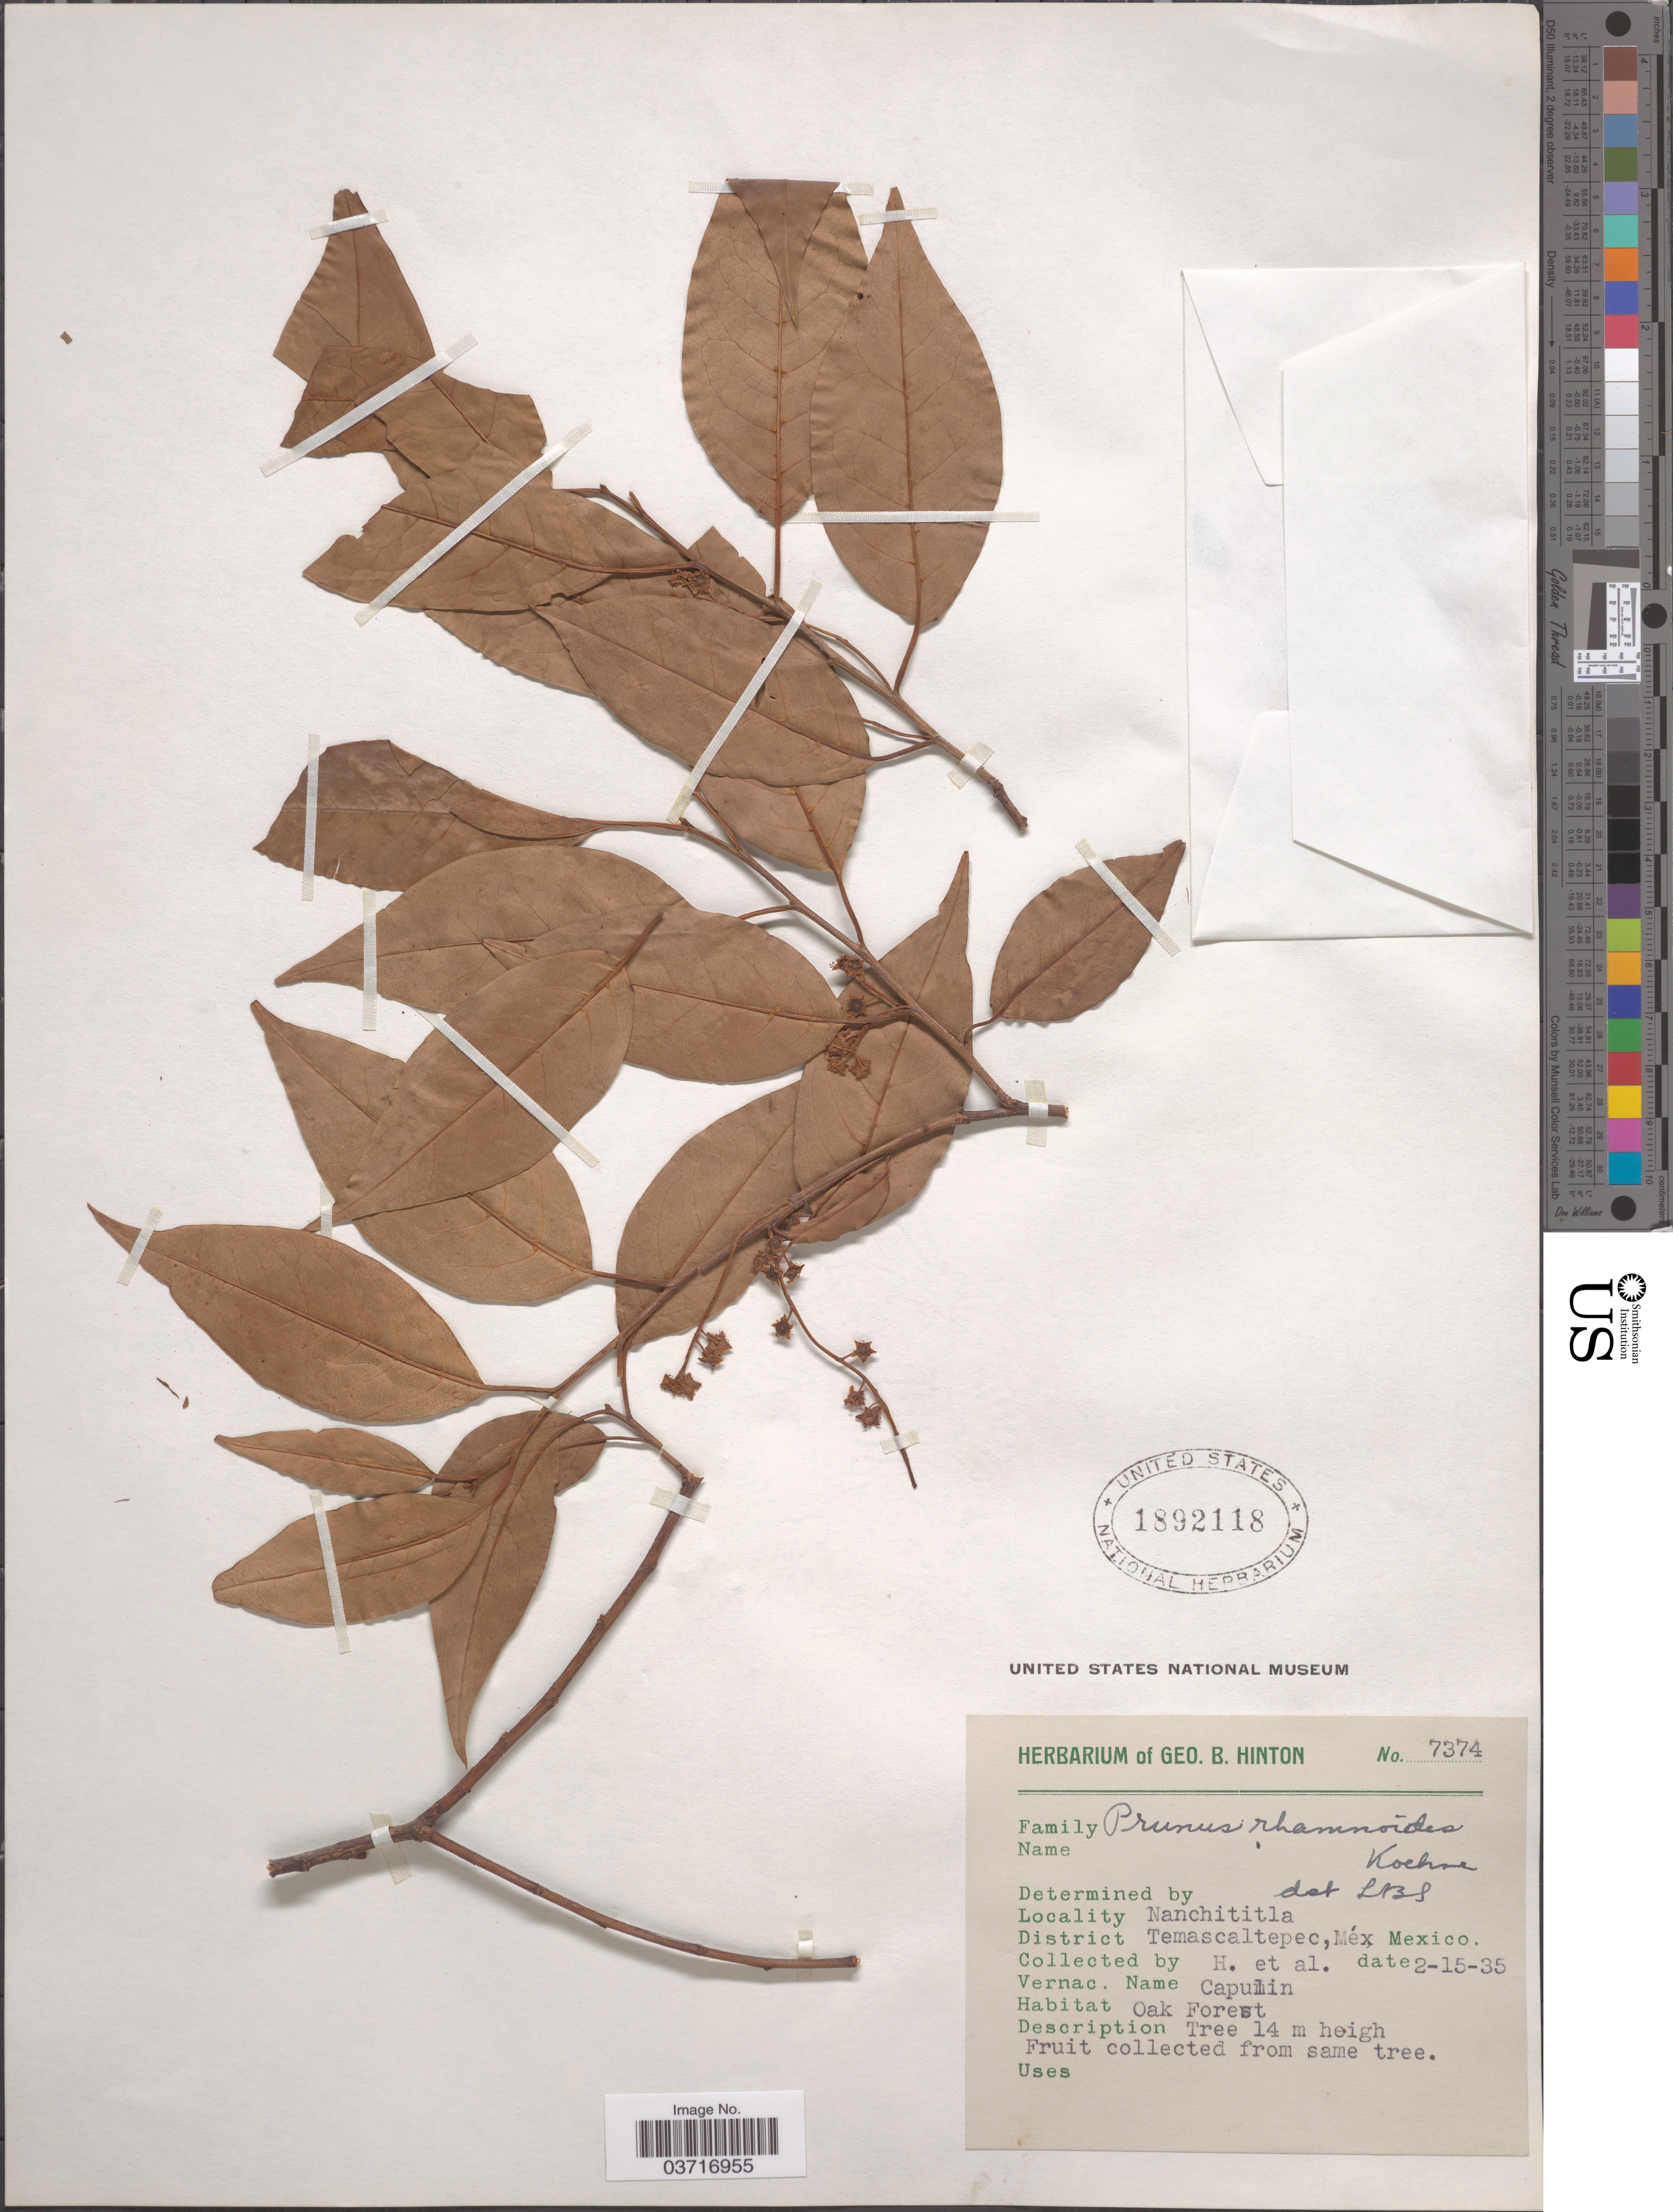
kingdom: Plantae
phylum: Tracheophyta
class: Magnoliopsida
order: Rosales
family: Rosaceae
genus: Prunus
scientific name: Prunus rhamnoides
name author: Koehne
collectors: G. B. Hinton & et al.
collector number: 7374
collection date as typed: Transcribed d/m/y: 15/2/35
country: Mexico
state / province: México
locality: Nanchititla. District Temascaltepec.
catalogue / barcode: US 1892118